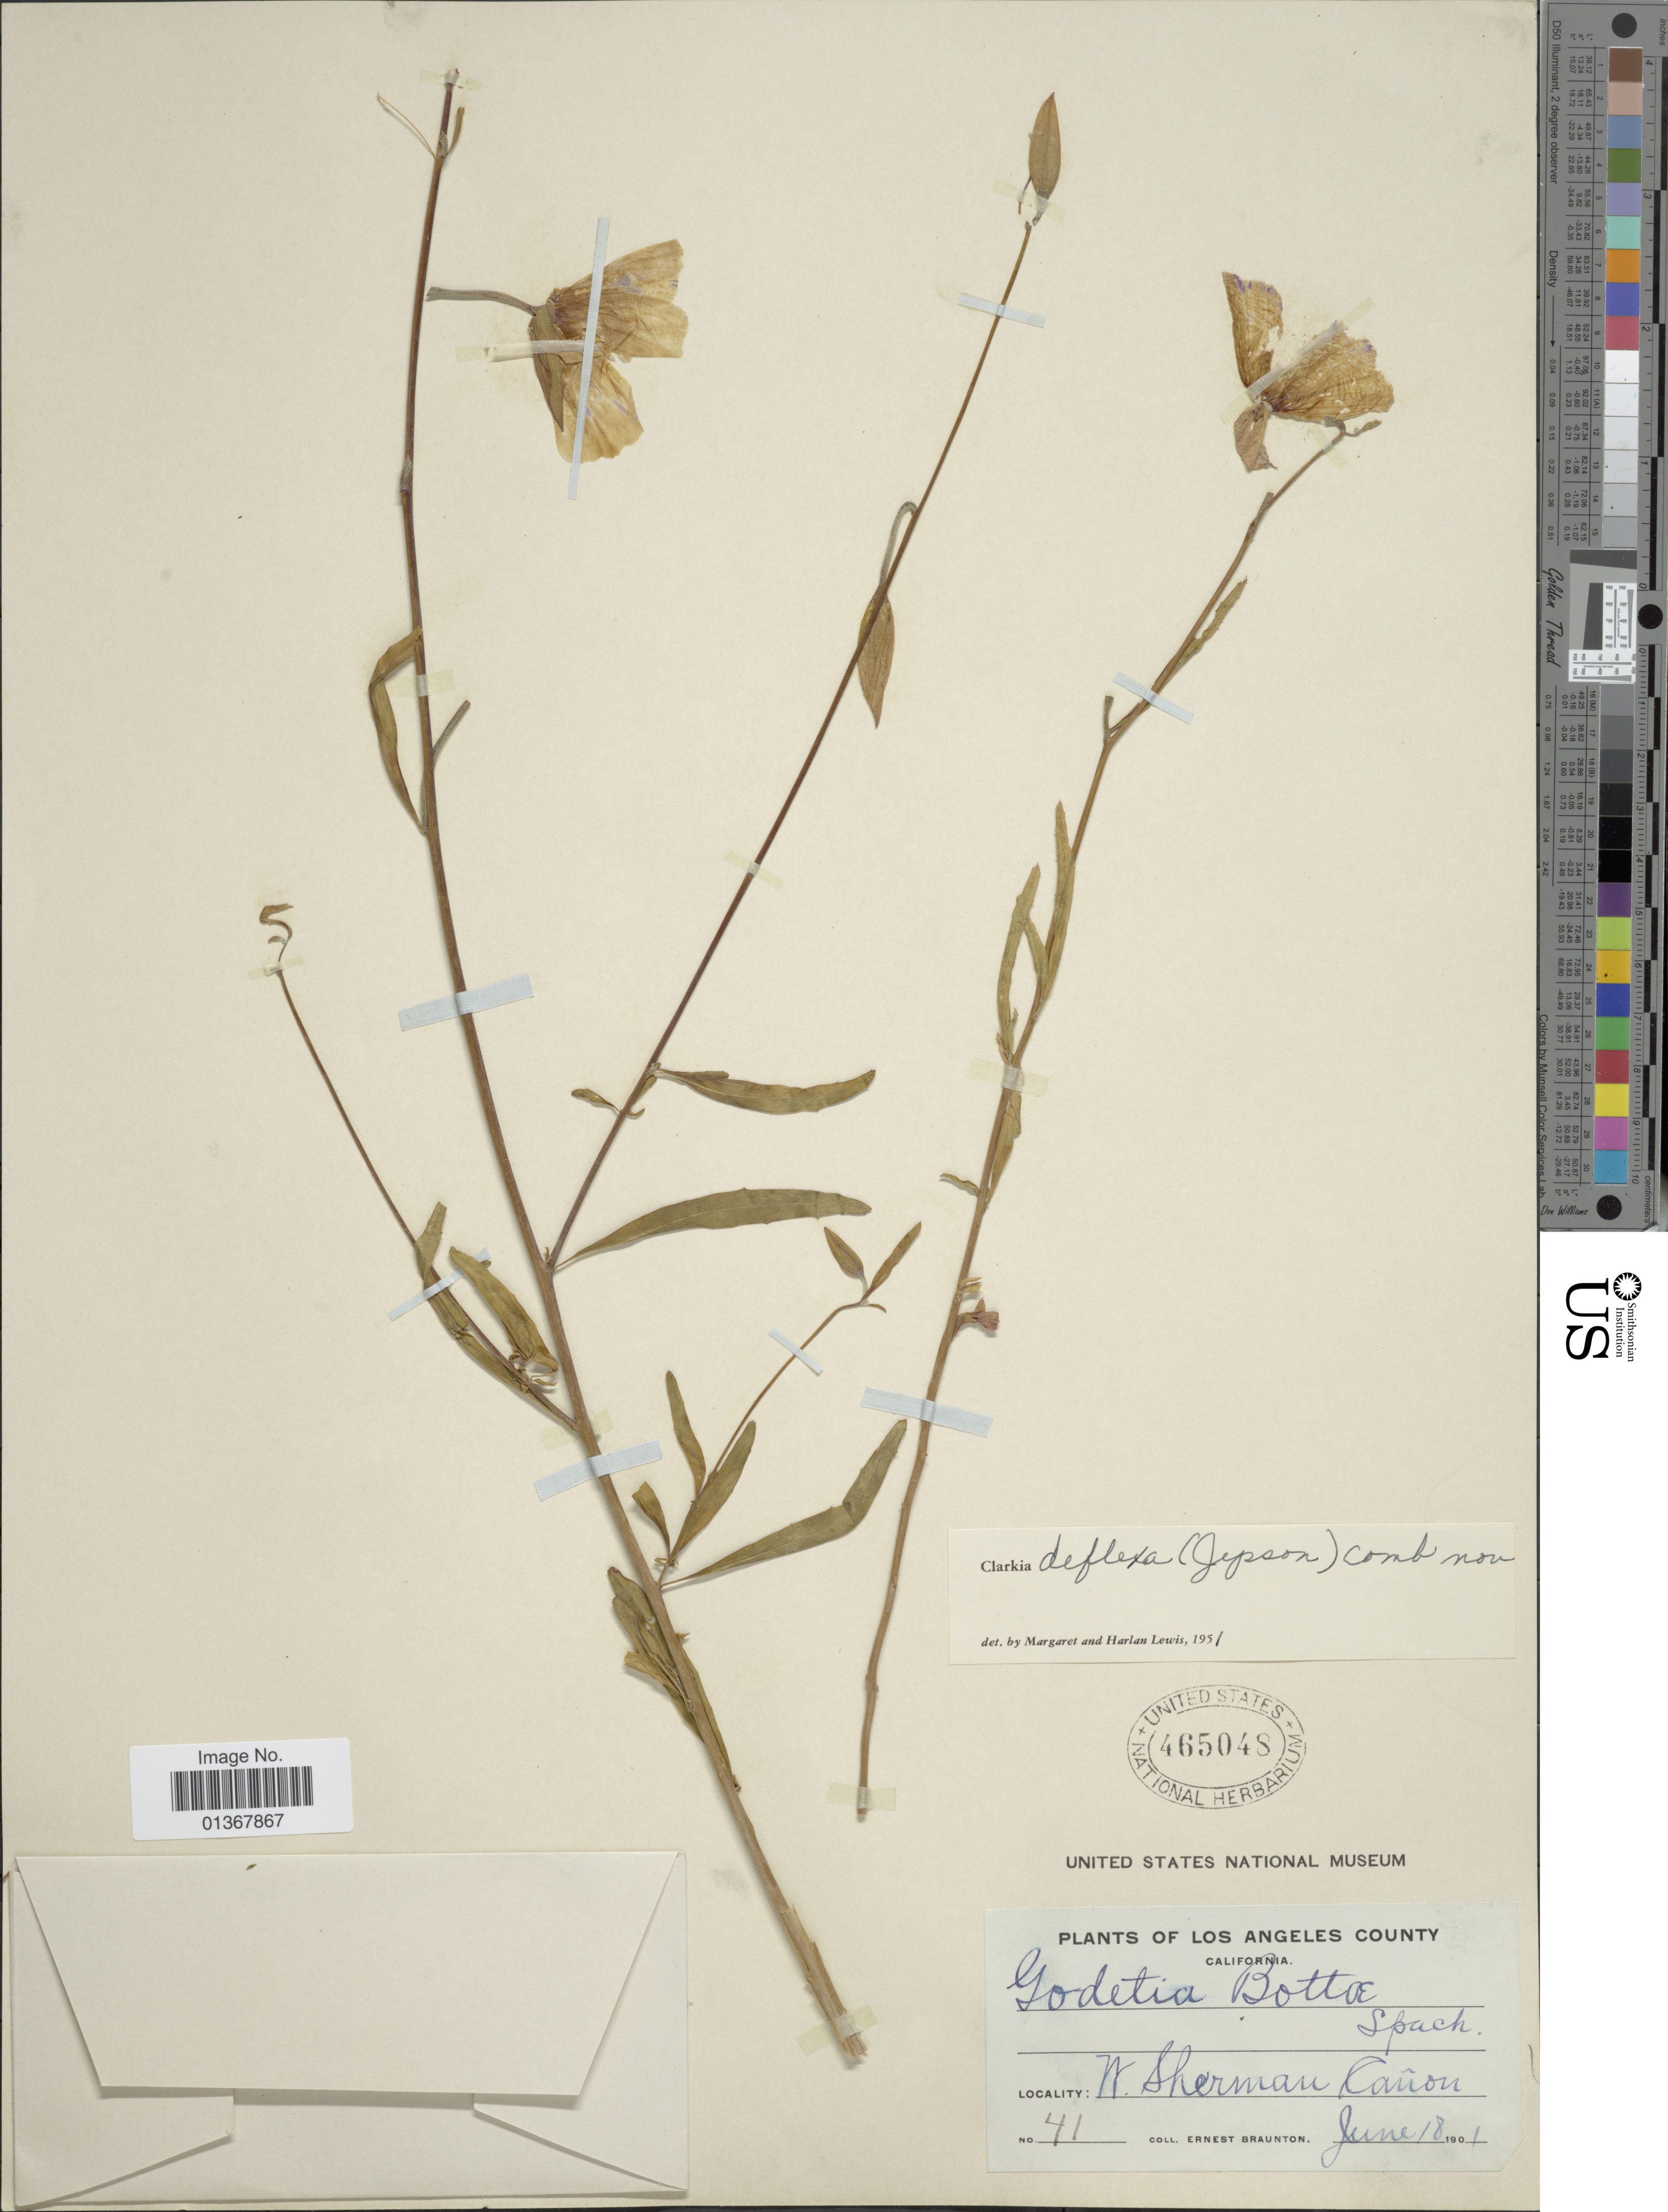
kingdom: Plantae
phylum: Tracheophyta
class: Magnoliopsida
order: Myrtales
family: Onagraceae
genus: Clarkia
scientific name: Clarkia bottae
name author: (Spach) F. H. Lewis & M.E. Lewis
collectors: E. Braunton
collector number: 41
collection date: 1901-06-18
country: United States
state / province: California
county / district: Los Angeles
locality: Los Angeles County, W. Sherman Cañon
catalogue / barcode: US 465048